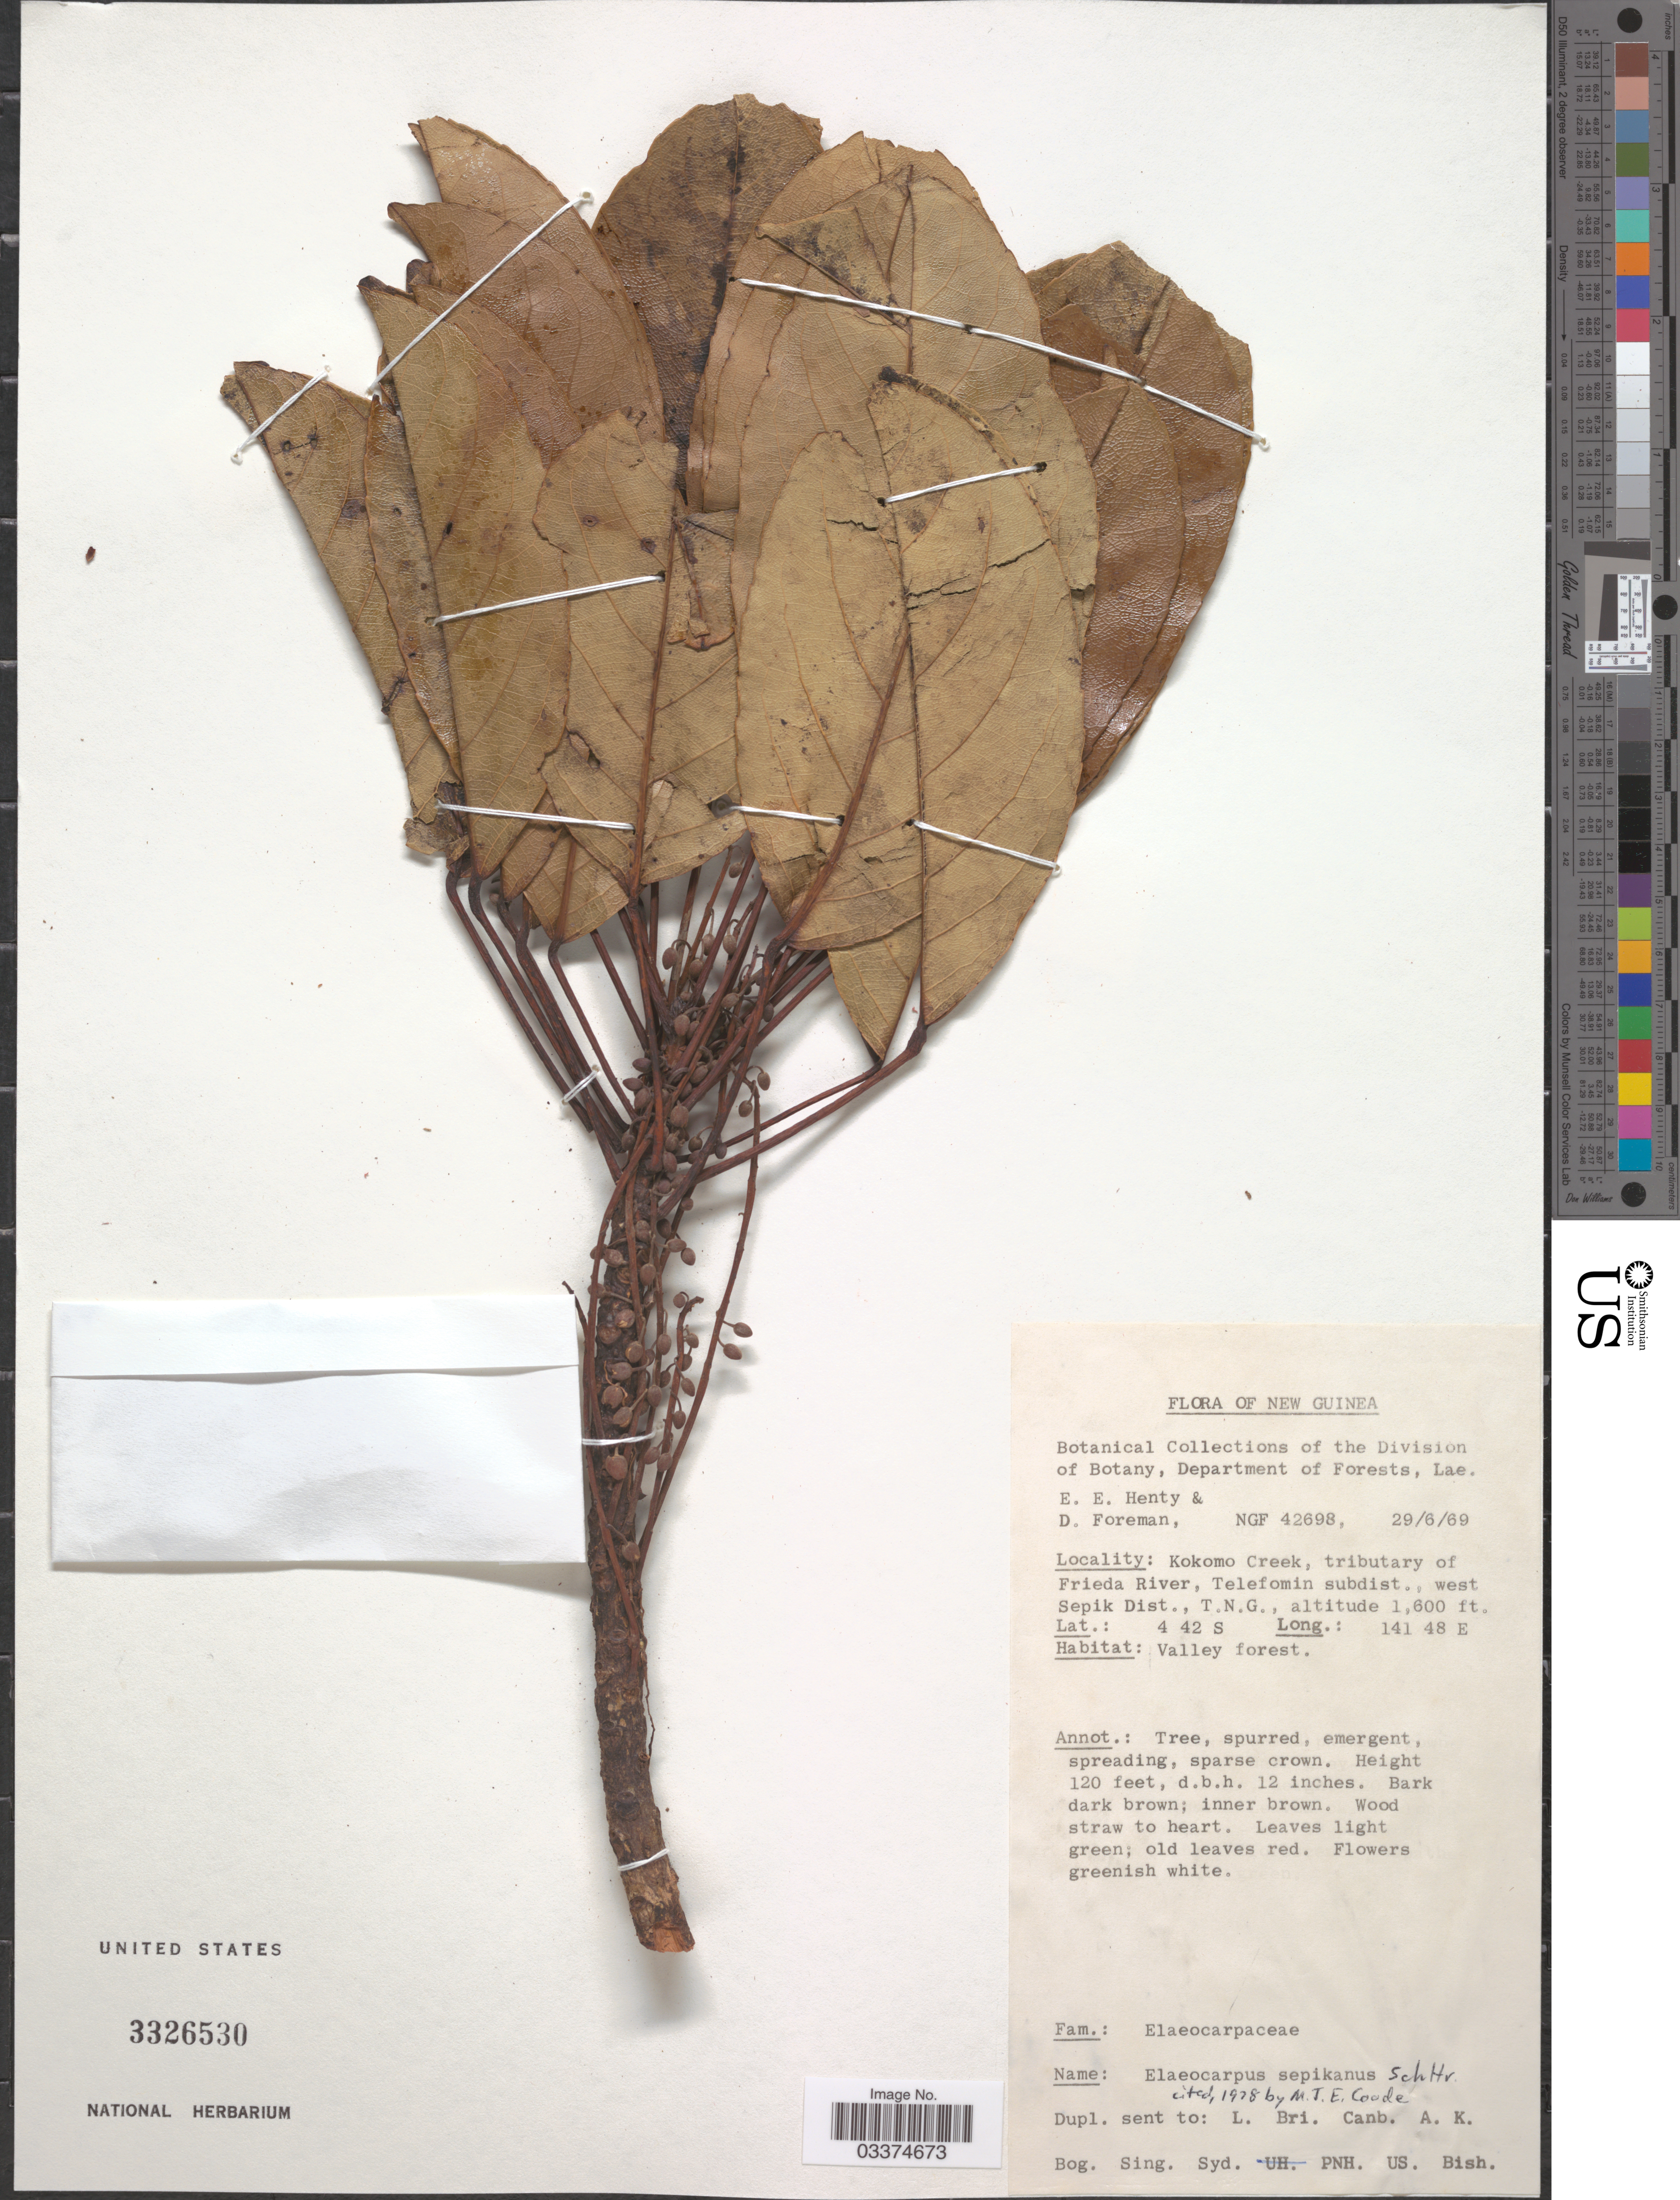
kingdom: Plantae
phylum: Tracheophyta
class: Magnoliopsida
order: Oxalidales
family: Elaeocarpaceae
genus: Elaeocarpus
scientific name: Elaeocarpus sepikanus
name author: Schltr.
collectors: E. Henty & D. Foreman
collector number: NGF42698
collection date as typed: Transcribed d/m/y: 29/6/69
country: Papua New Guinea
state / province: Sandaun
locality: New Guinea, Kokomo Creek, tributary of Frieda River, Telefomin subdist., west Sepik Dist., T.N.G.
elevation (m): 488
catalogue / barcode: US 3326530